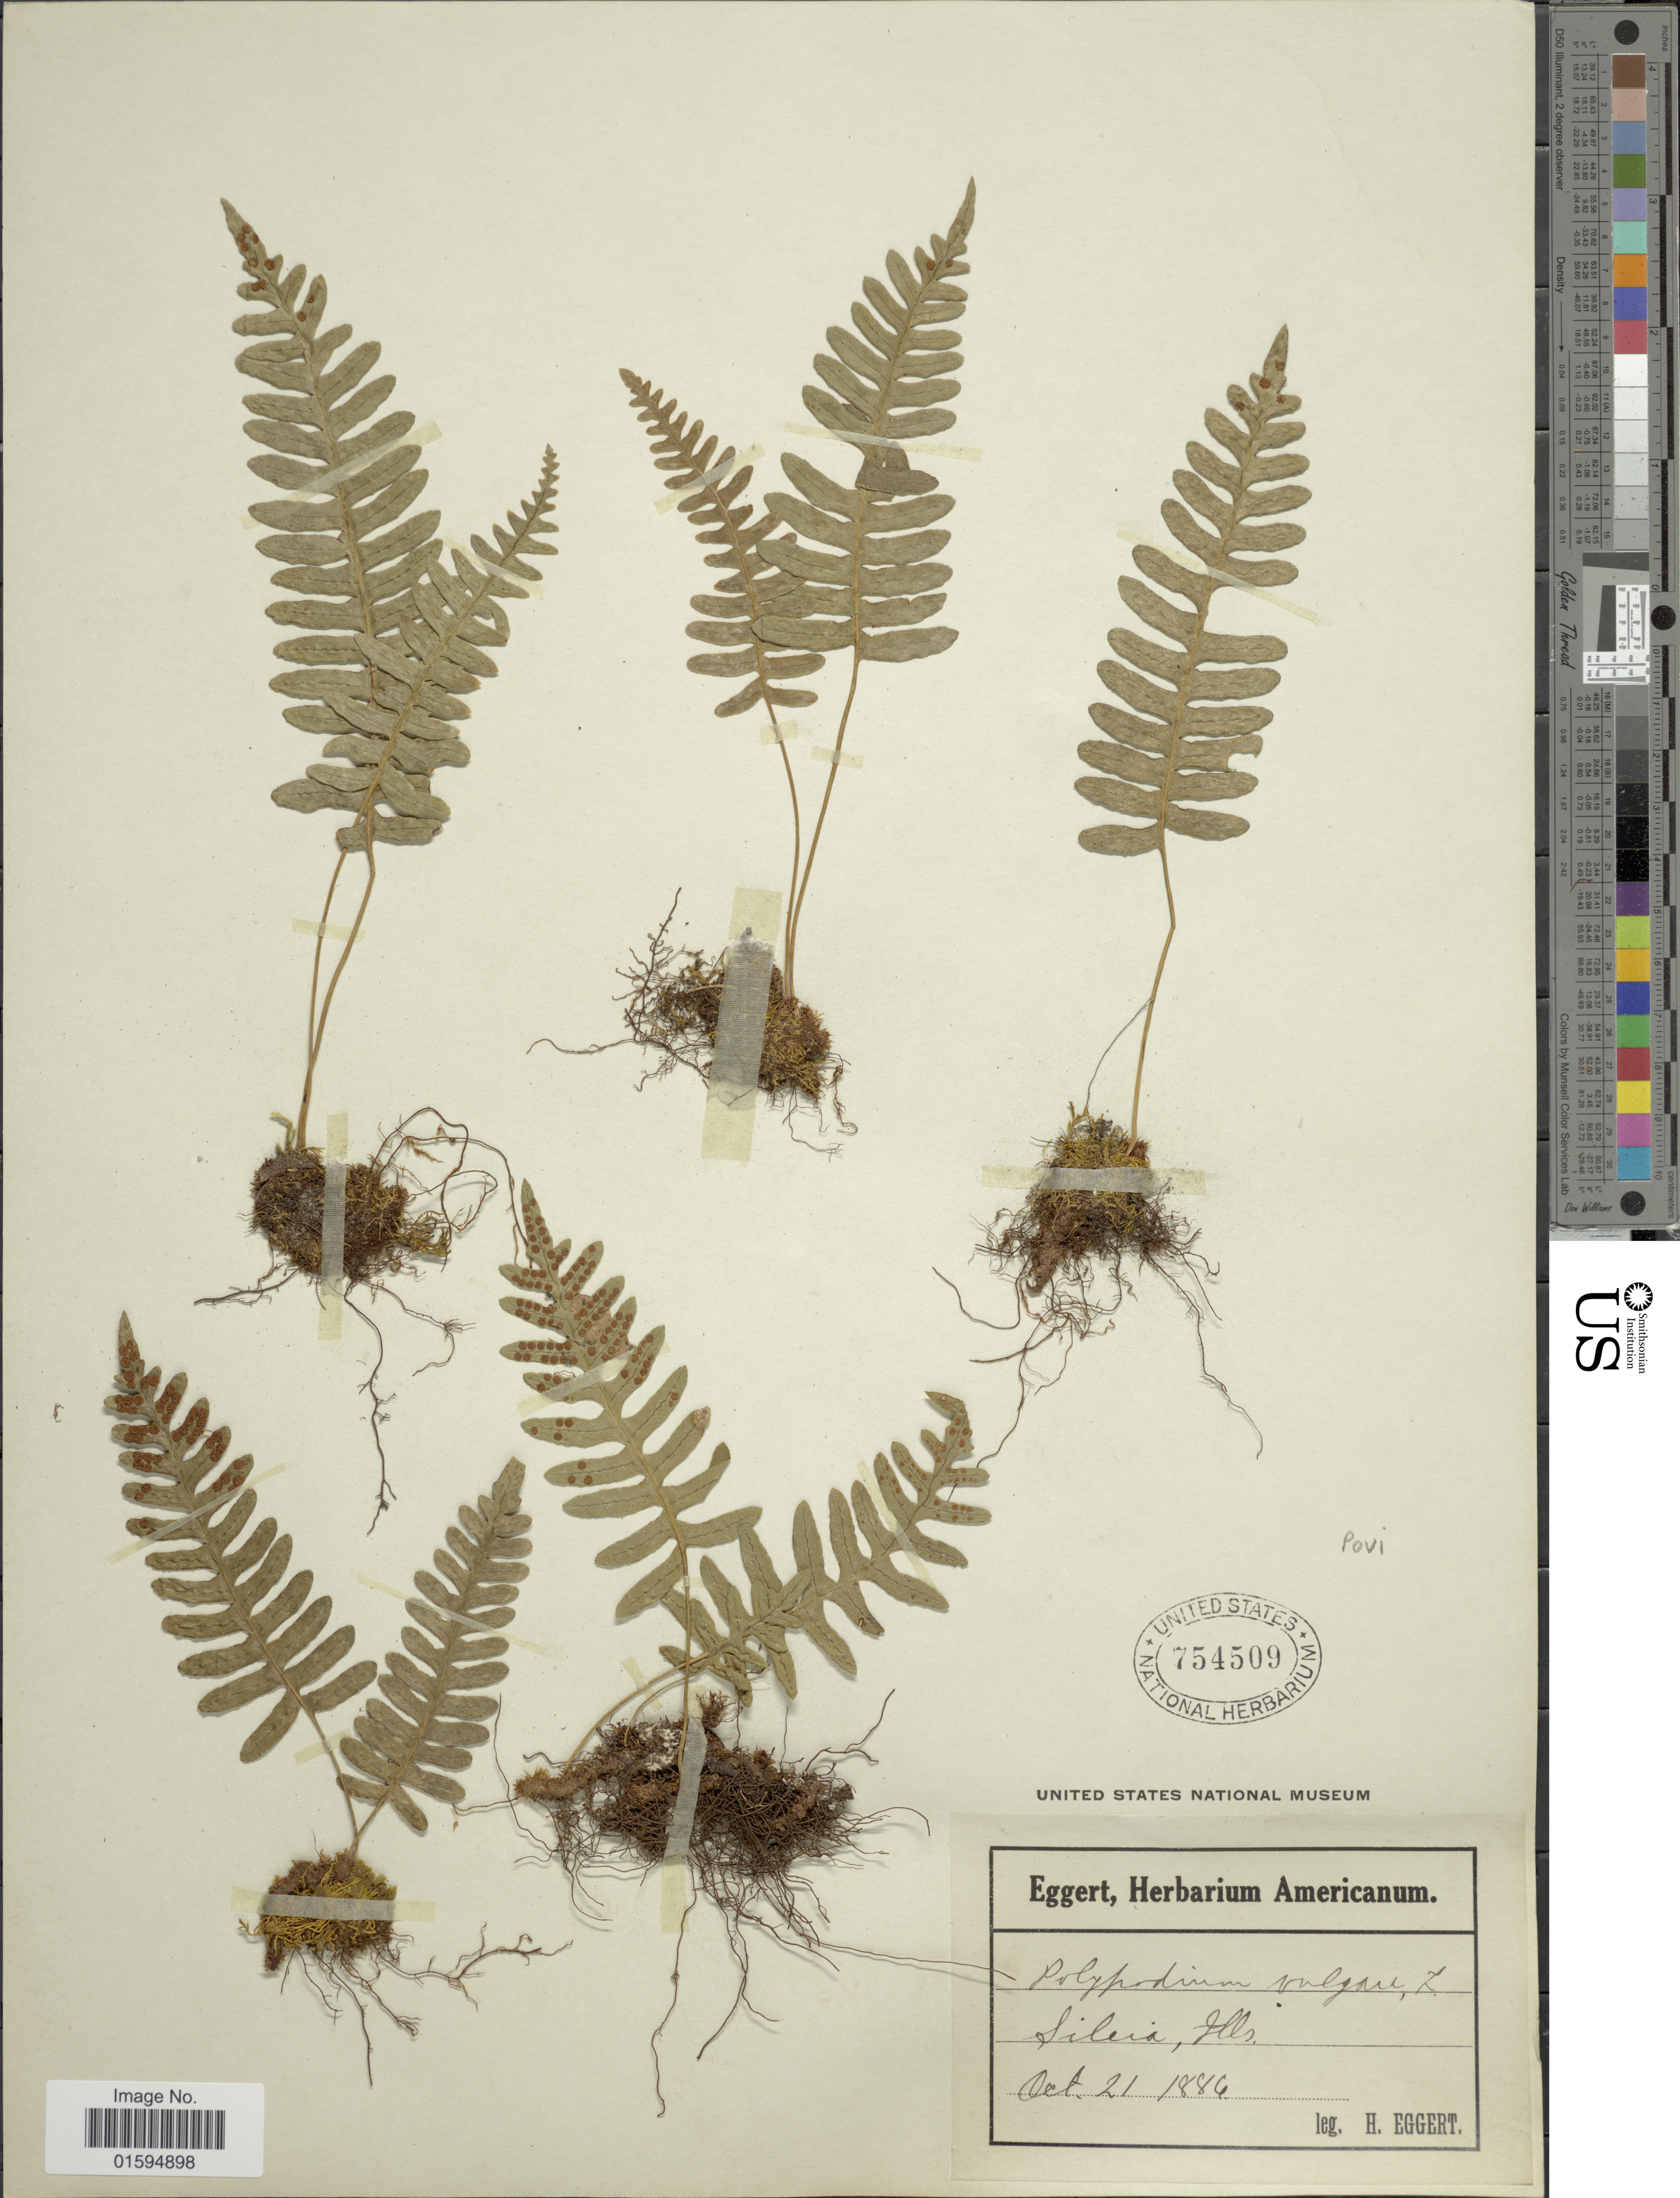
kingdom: Plantae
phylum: Tracheophyta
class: Polypodiopsida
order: Polypodiales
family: Polypodiaceae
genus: Polypodium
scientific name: Polypodium virginianum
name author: L.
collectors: H. Eggert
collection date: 1886-10-21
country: United States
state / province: Illinois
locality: Silcia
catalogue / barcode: US 754509